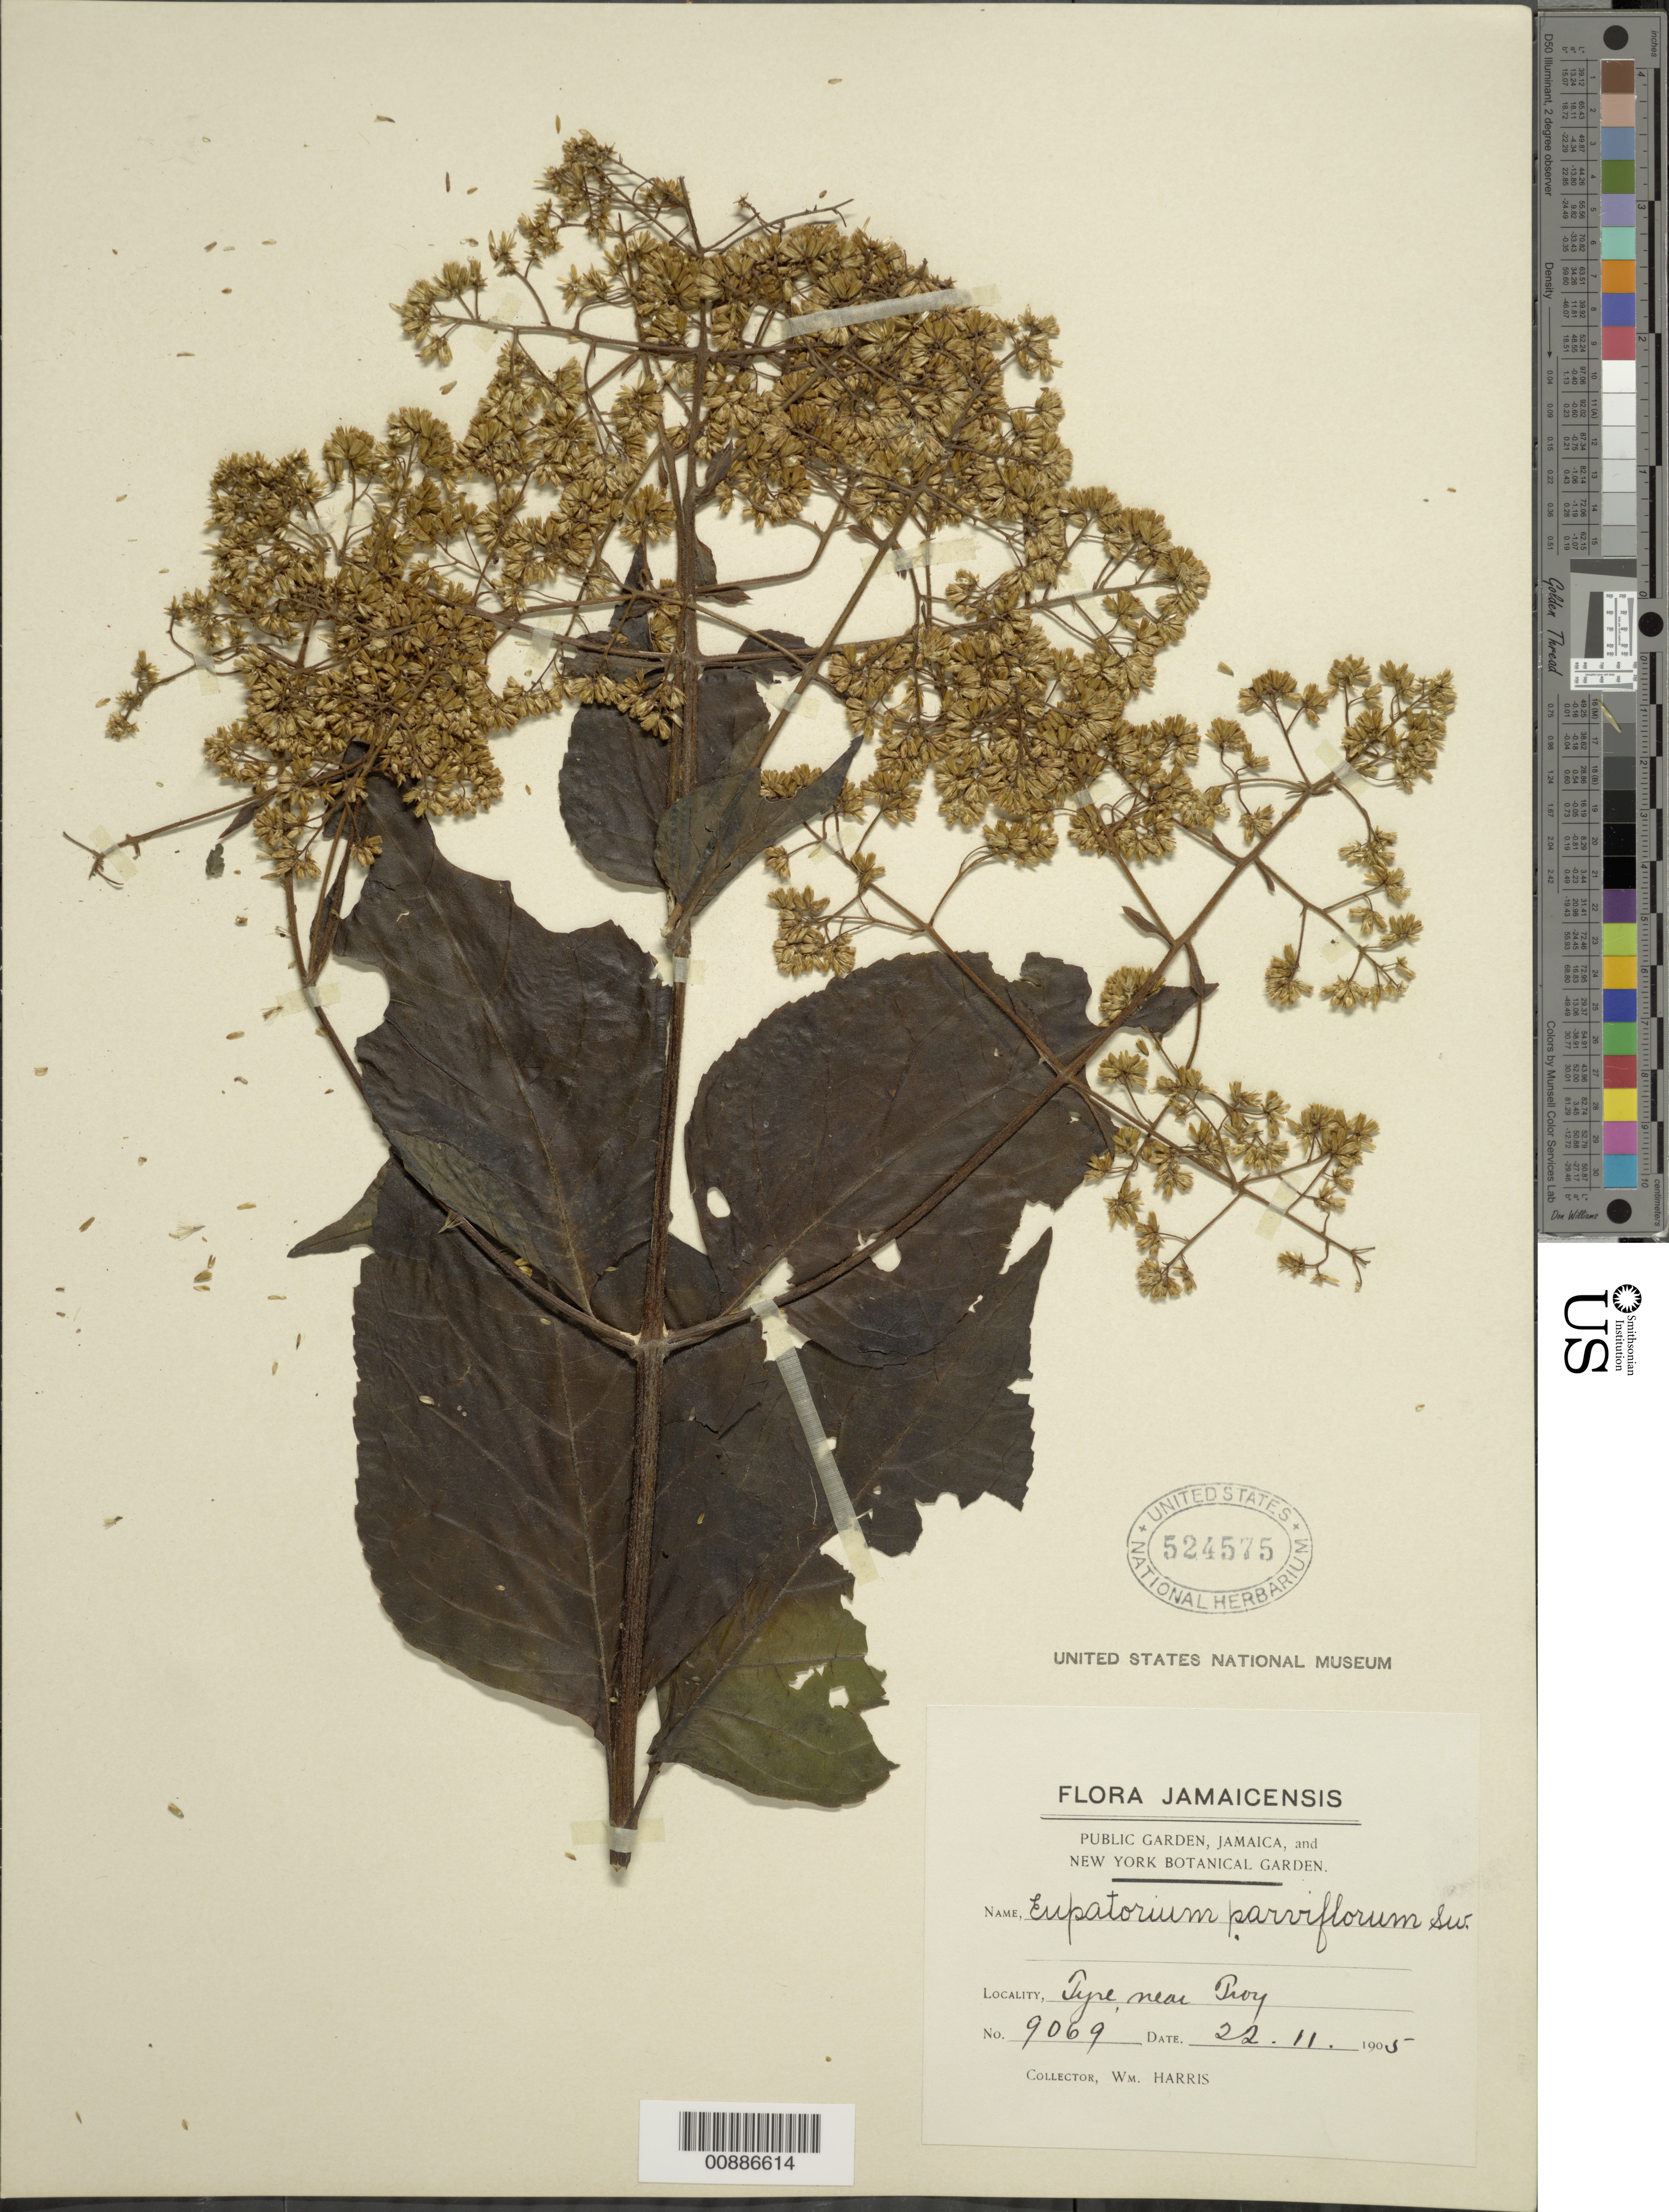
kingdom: Plantae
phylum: Tracheophyta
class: Magnoliopsida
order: Asterales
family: Asteraceae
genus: Critonia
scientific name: Critonia parviflora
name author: (Sw.) DC.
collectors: W. H. Harris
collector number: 9069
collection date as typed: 22 Nov 1905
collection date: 1905-11-22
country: Jamaica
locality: Tyre, near Troy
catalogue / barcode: US 524575